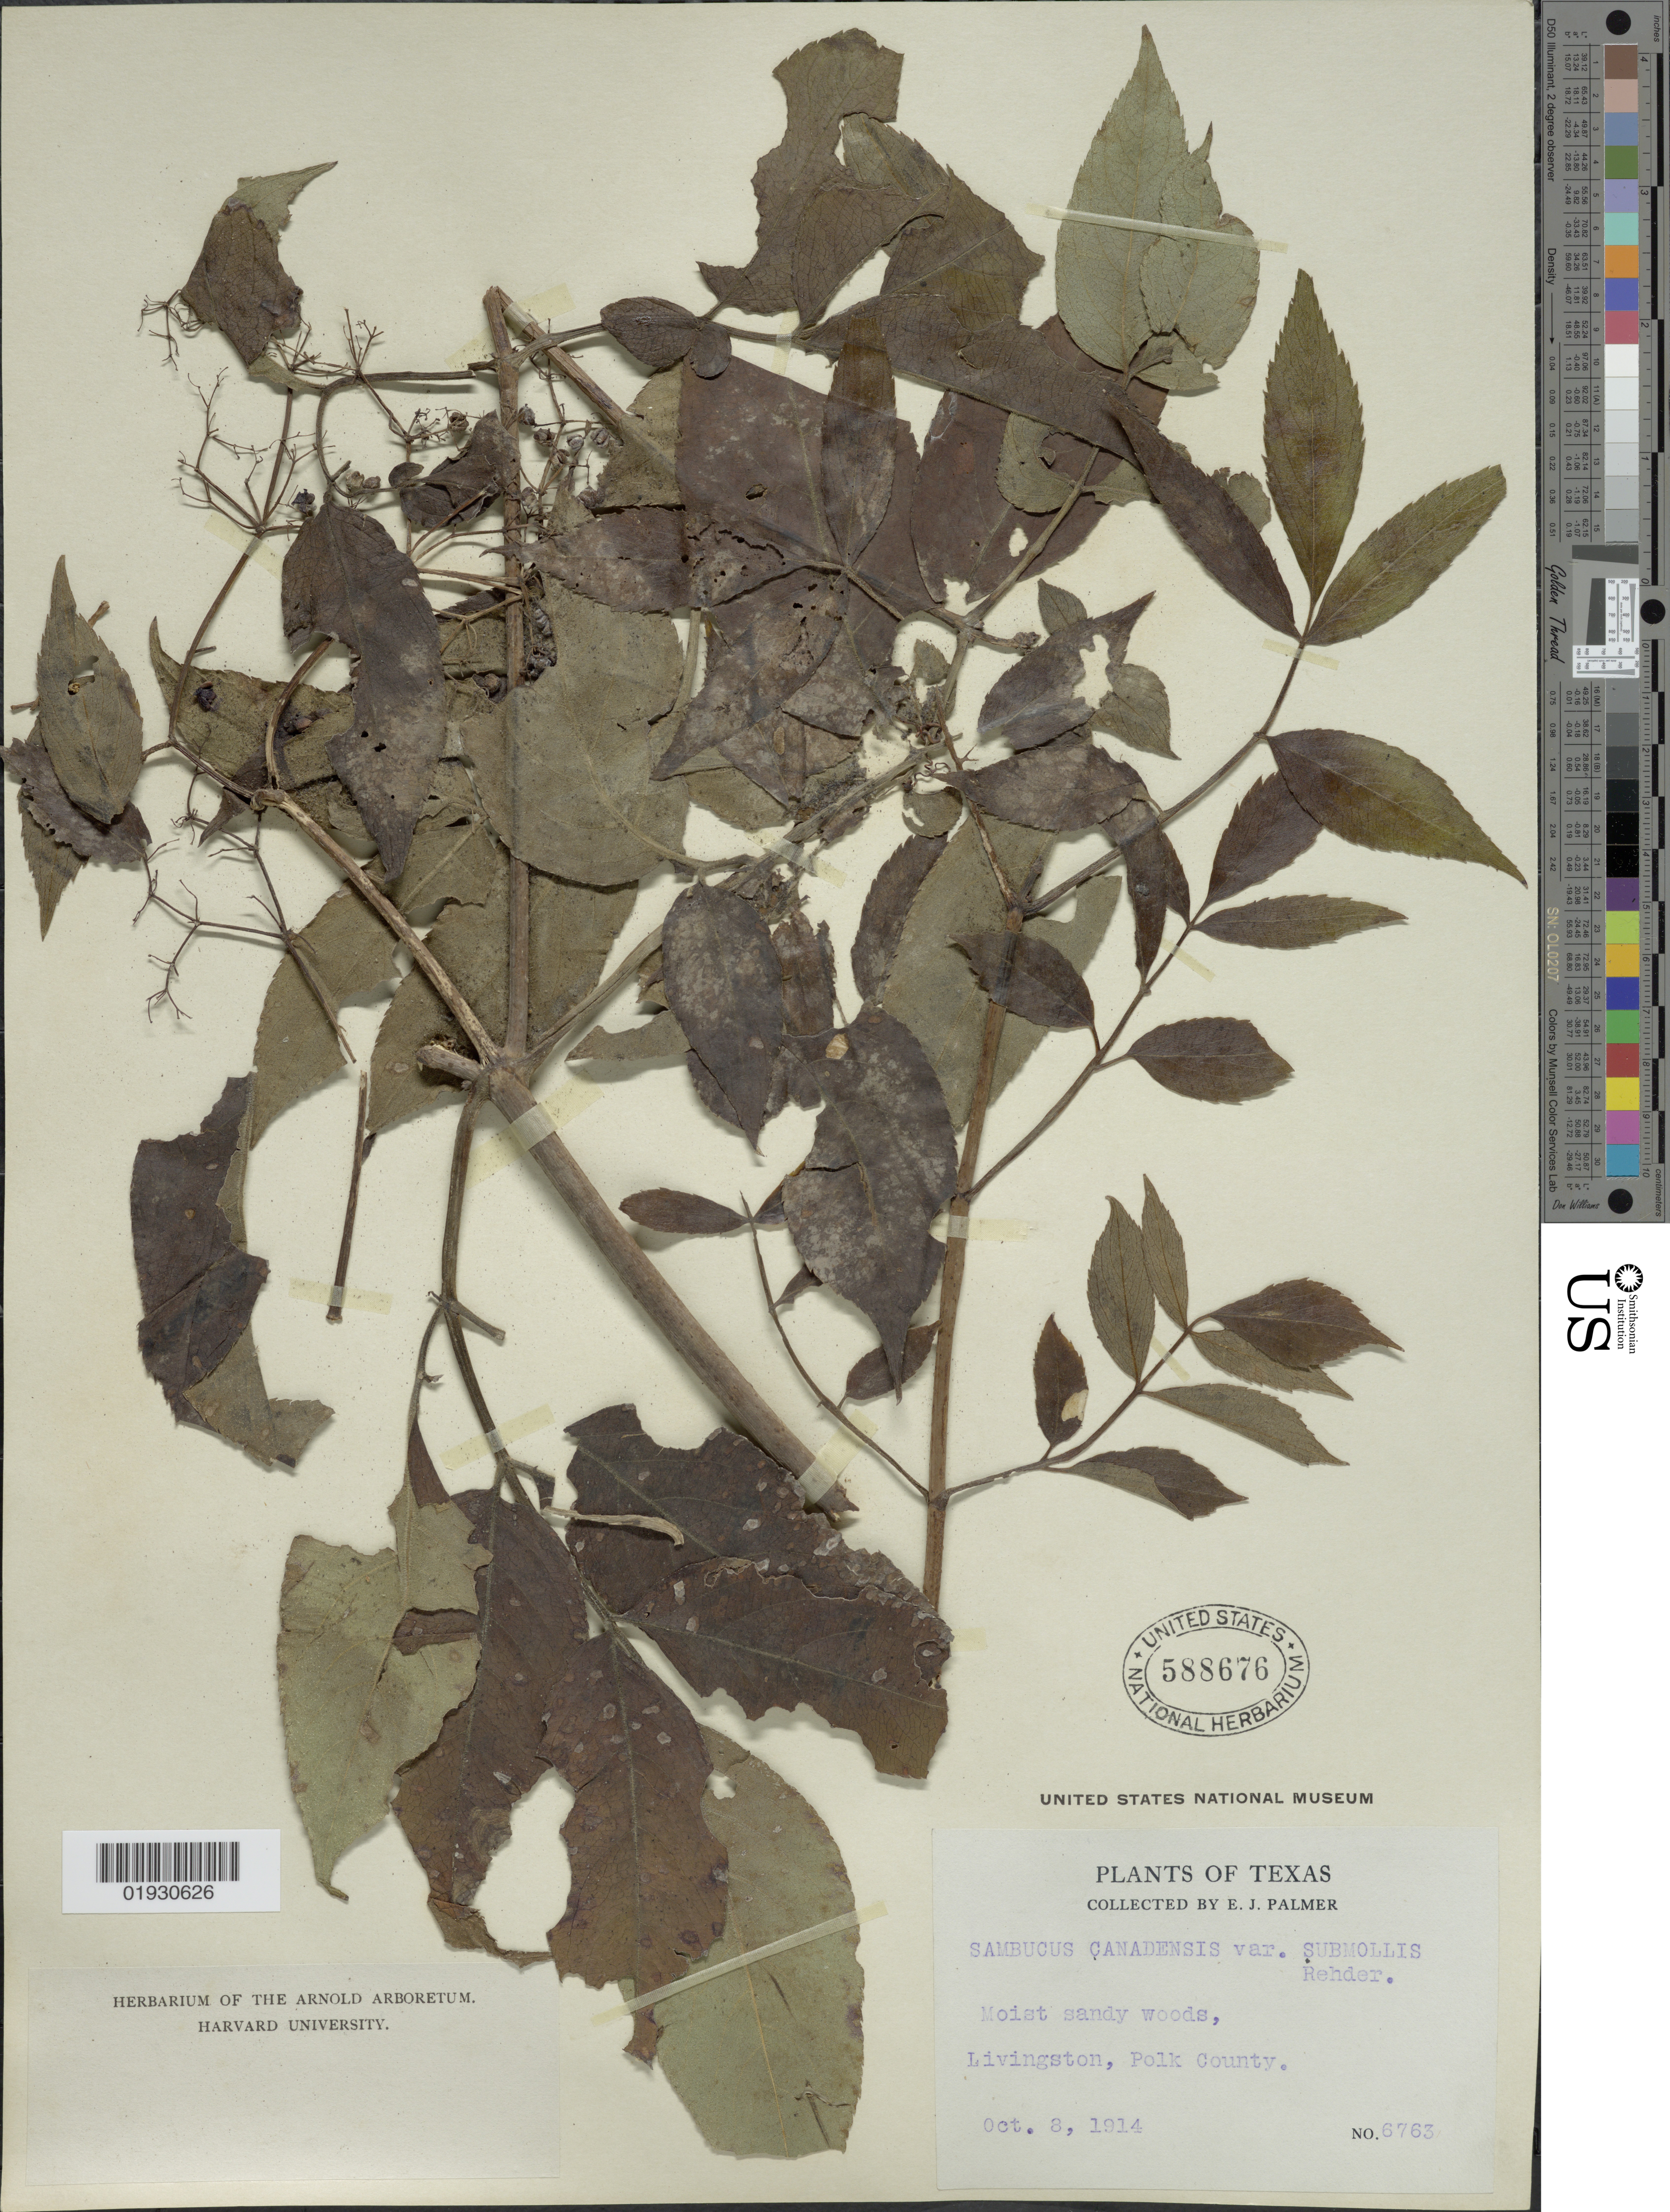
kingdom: Plantae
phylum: Tracheophyta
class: Magnoliopsida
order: Dipsacales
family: Viburnaceae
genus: Sambucus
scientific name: Sambucus canadensis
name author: L.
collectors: E. J. Palmer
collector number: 6763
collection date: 1914-10-08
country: United States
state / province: Texas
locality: Livingston, Polk County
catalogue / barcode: US 588676